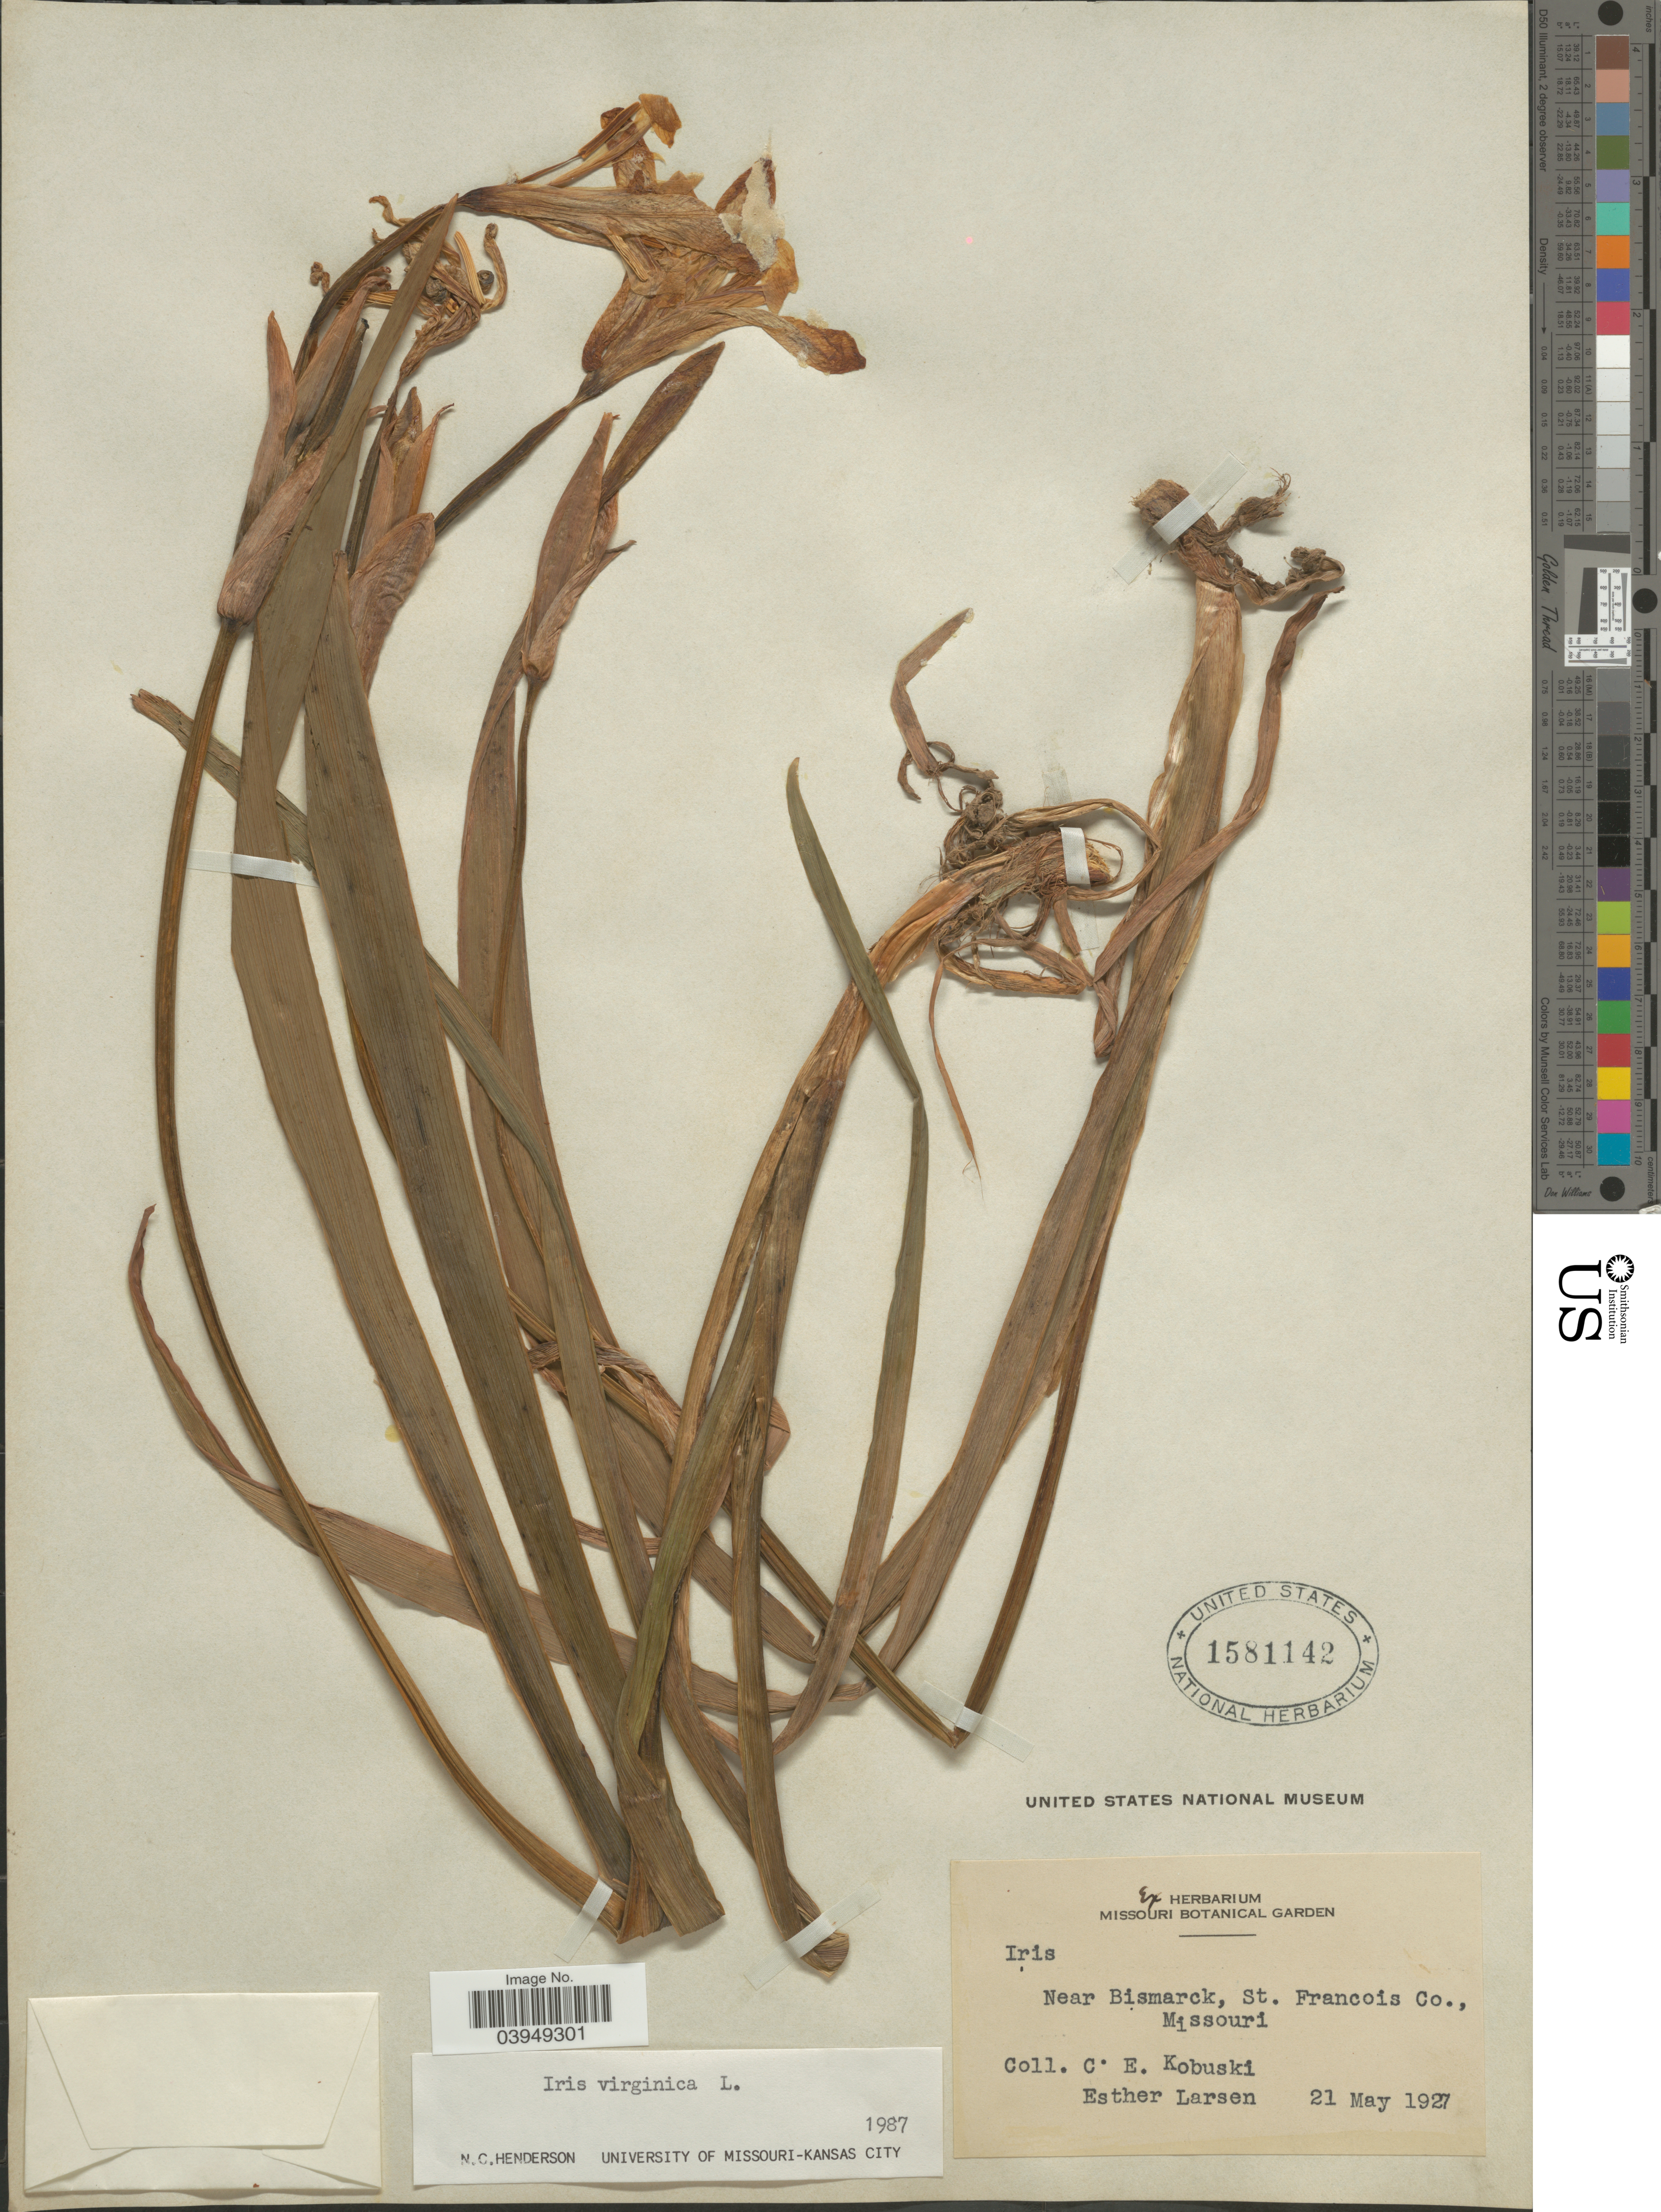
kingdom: Plantae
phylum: Tracheophyta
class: Liliopsida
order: Asparagales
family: Iridaceae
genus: Iris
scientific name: Iris virginica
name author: L.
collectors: C. E. Kobuski & E. Larsen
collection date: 1927-05-21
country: United States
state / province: Missouri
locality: Near Bismarck, St. Francois Co.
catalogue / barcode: US 1581142